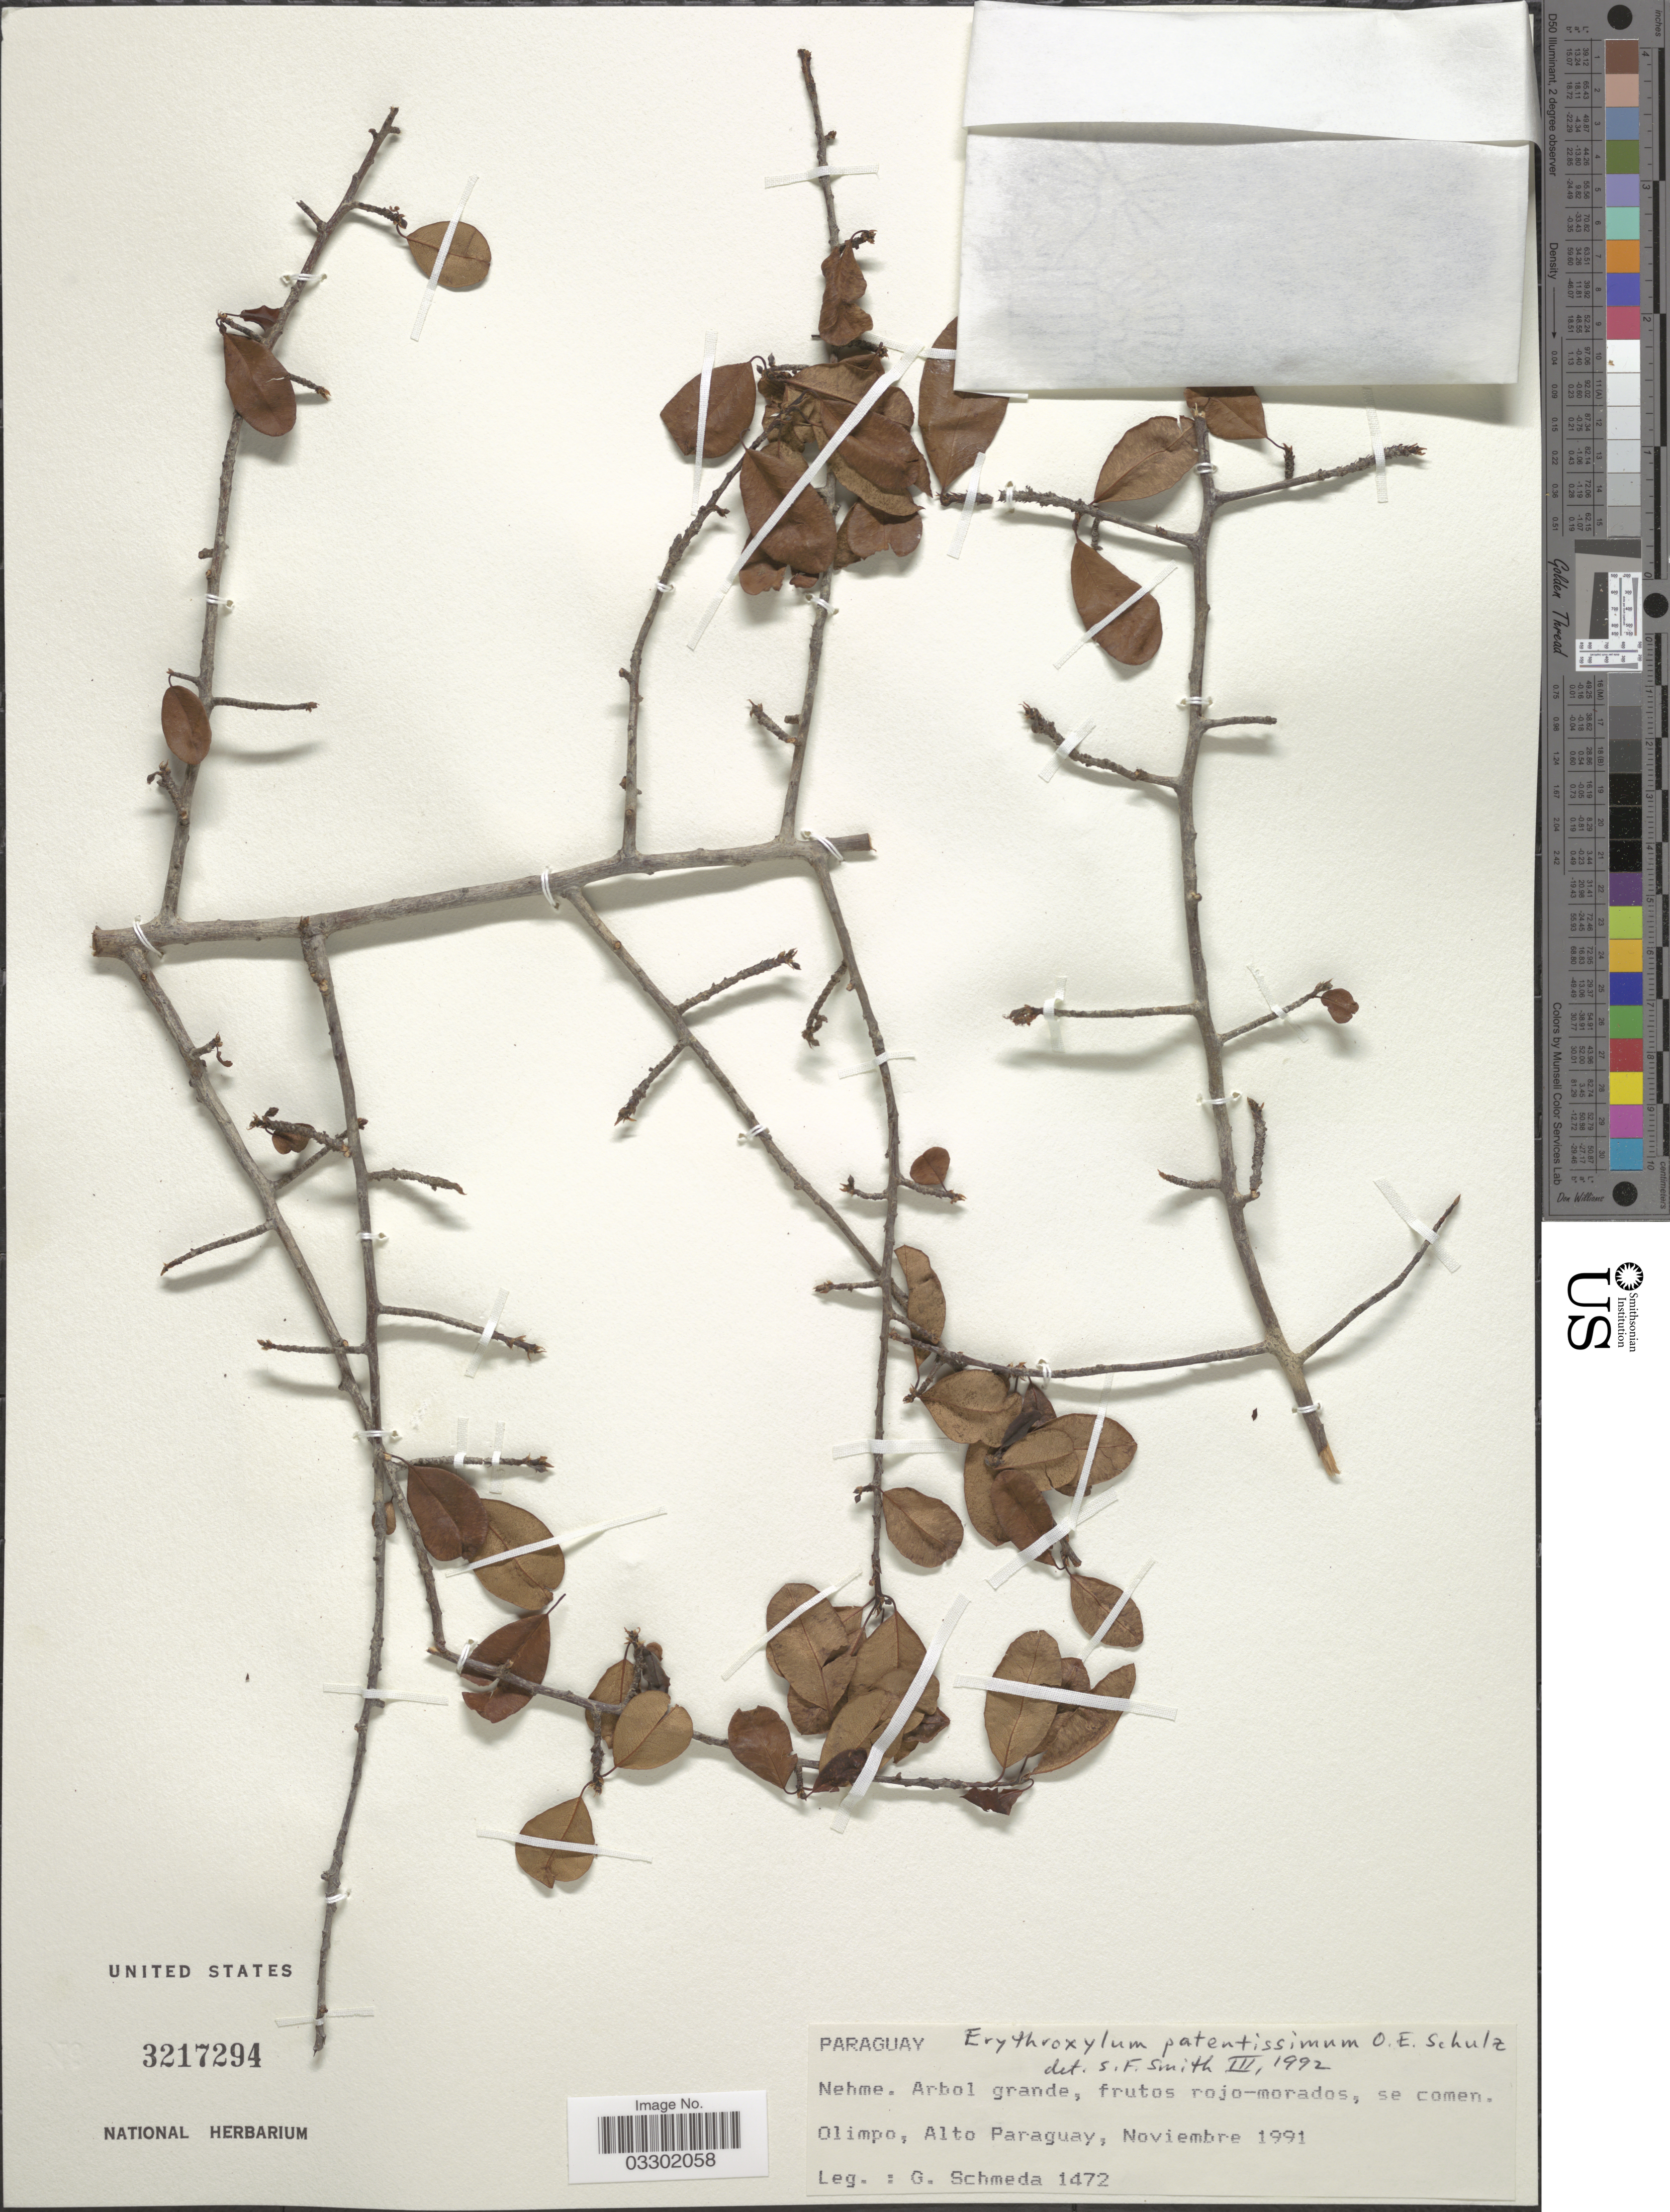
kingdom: Plantae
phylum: Tracheophyta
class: Magnoliopsida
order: Malpighiales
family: Erythroxylaceae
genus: Erythroxylum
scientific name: Erythroxylum patentissimum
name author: O.E. Schulz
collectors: G. Schmeda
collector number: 1472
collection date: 1991-11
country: Paraguay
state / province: Alto Paraguay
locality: Olimpo.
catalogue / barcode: US 3217294